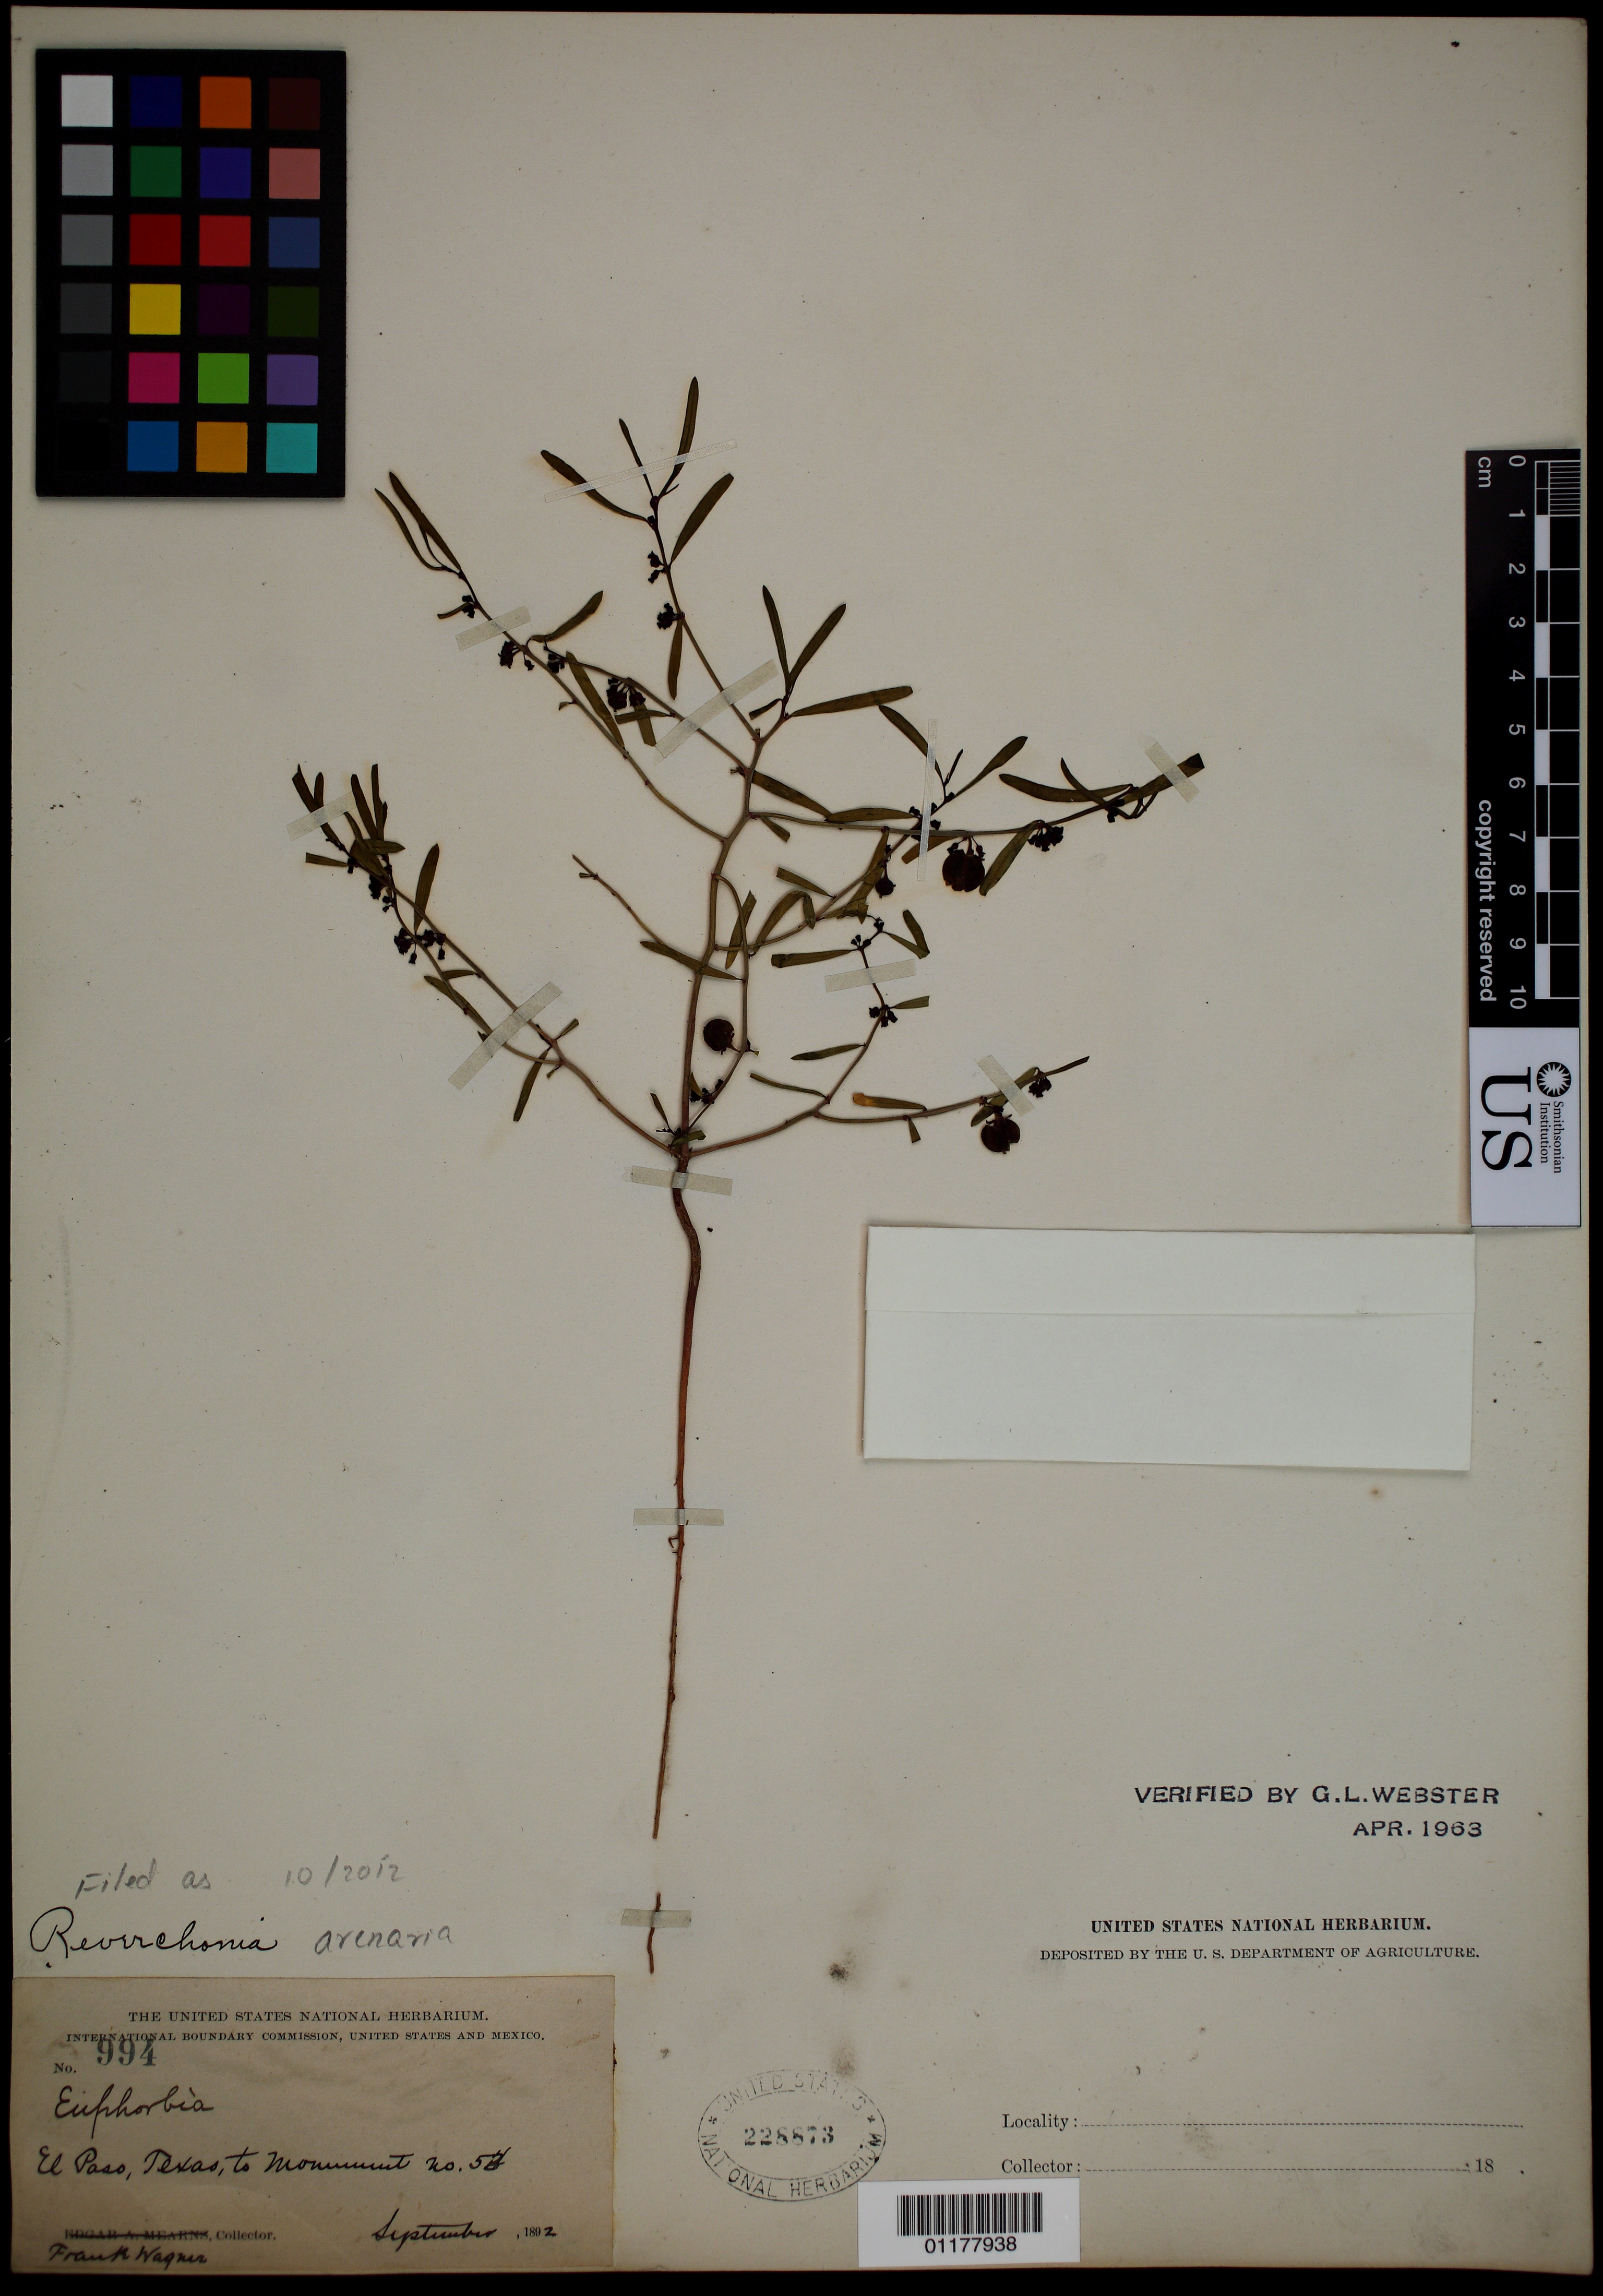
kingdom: Plantae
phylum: Tracheophyta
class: Magnoliopsida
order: Malpighiales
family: Phyllanthaceae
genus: Reverchonia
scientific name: Reverchonia arenaria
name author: A. Gray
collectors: F. Wagner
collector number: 994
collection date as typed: Sep 1892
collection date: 1892-09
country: United States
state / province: Texas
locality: El Paso, Texas to monument no. 53.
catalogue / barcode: US 228873